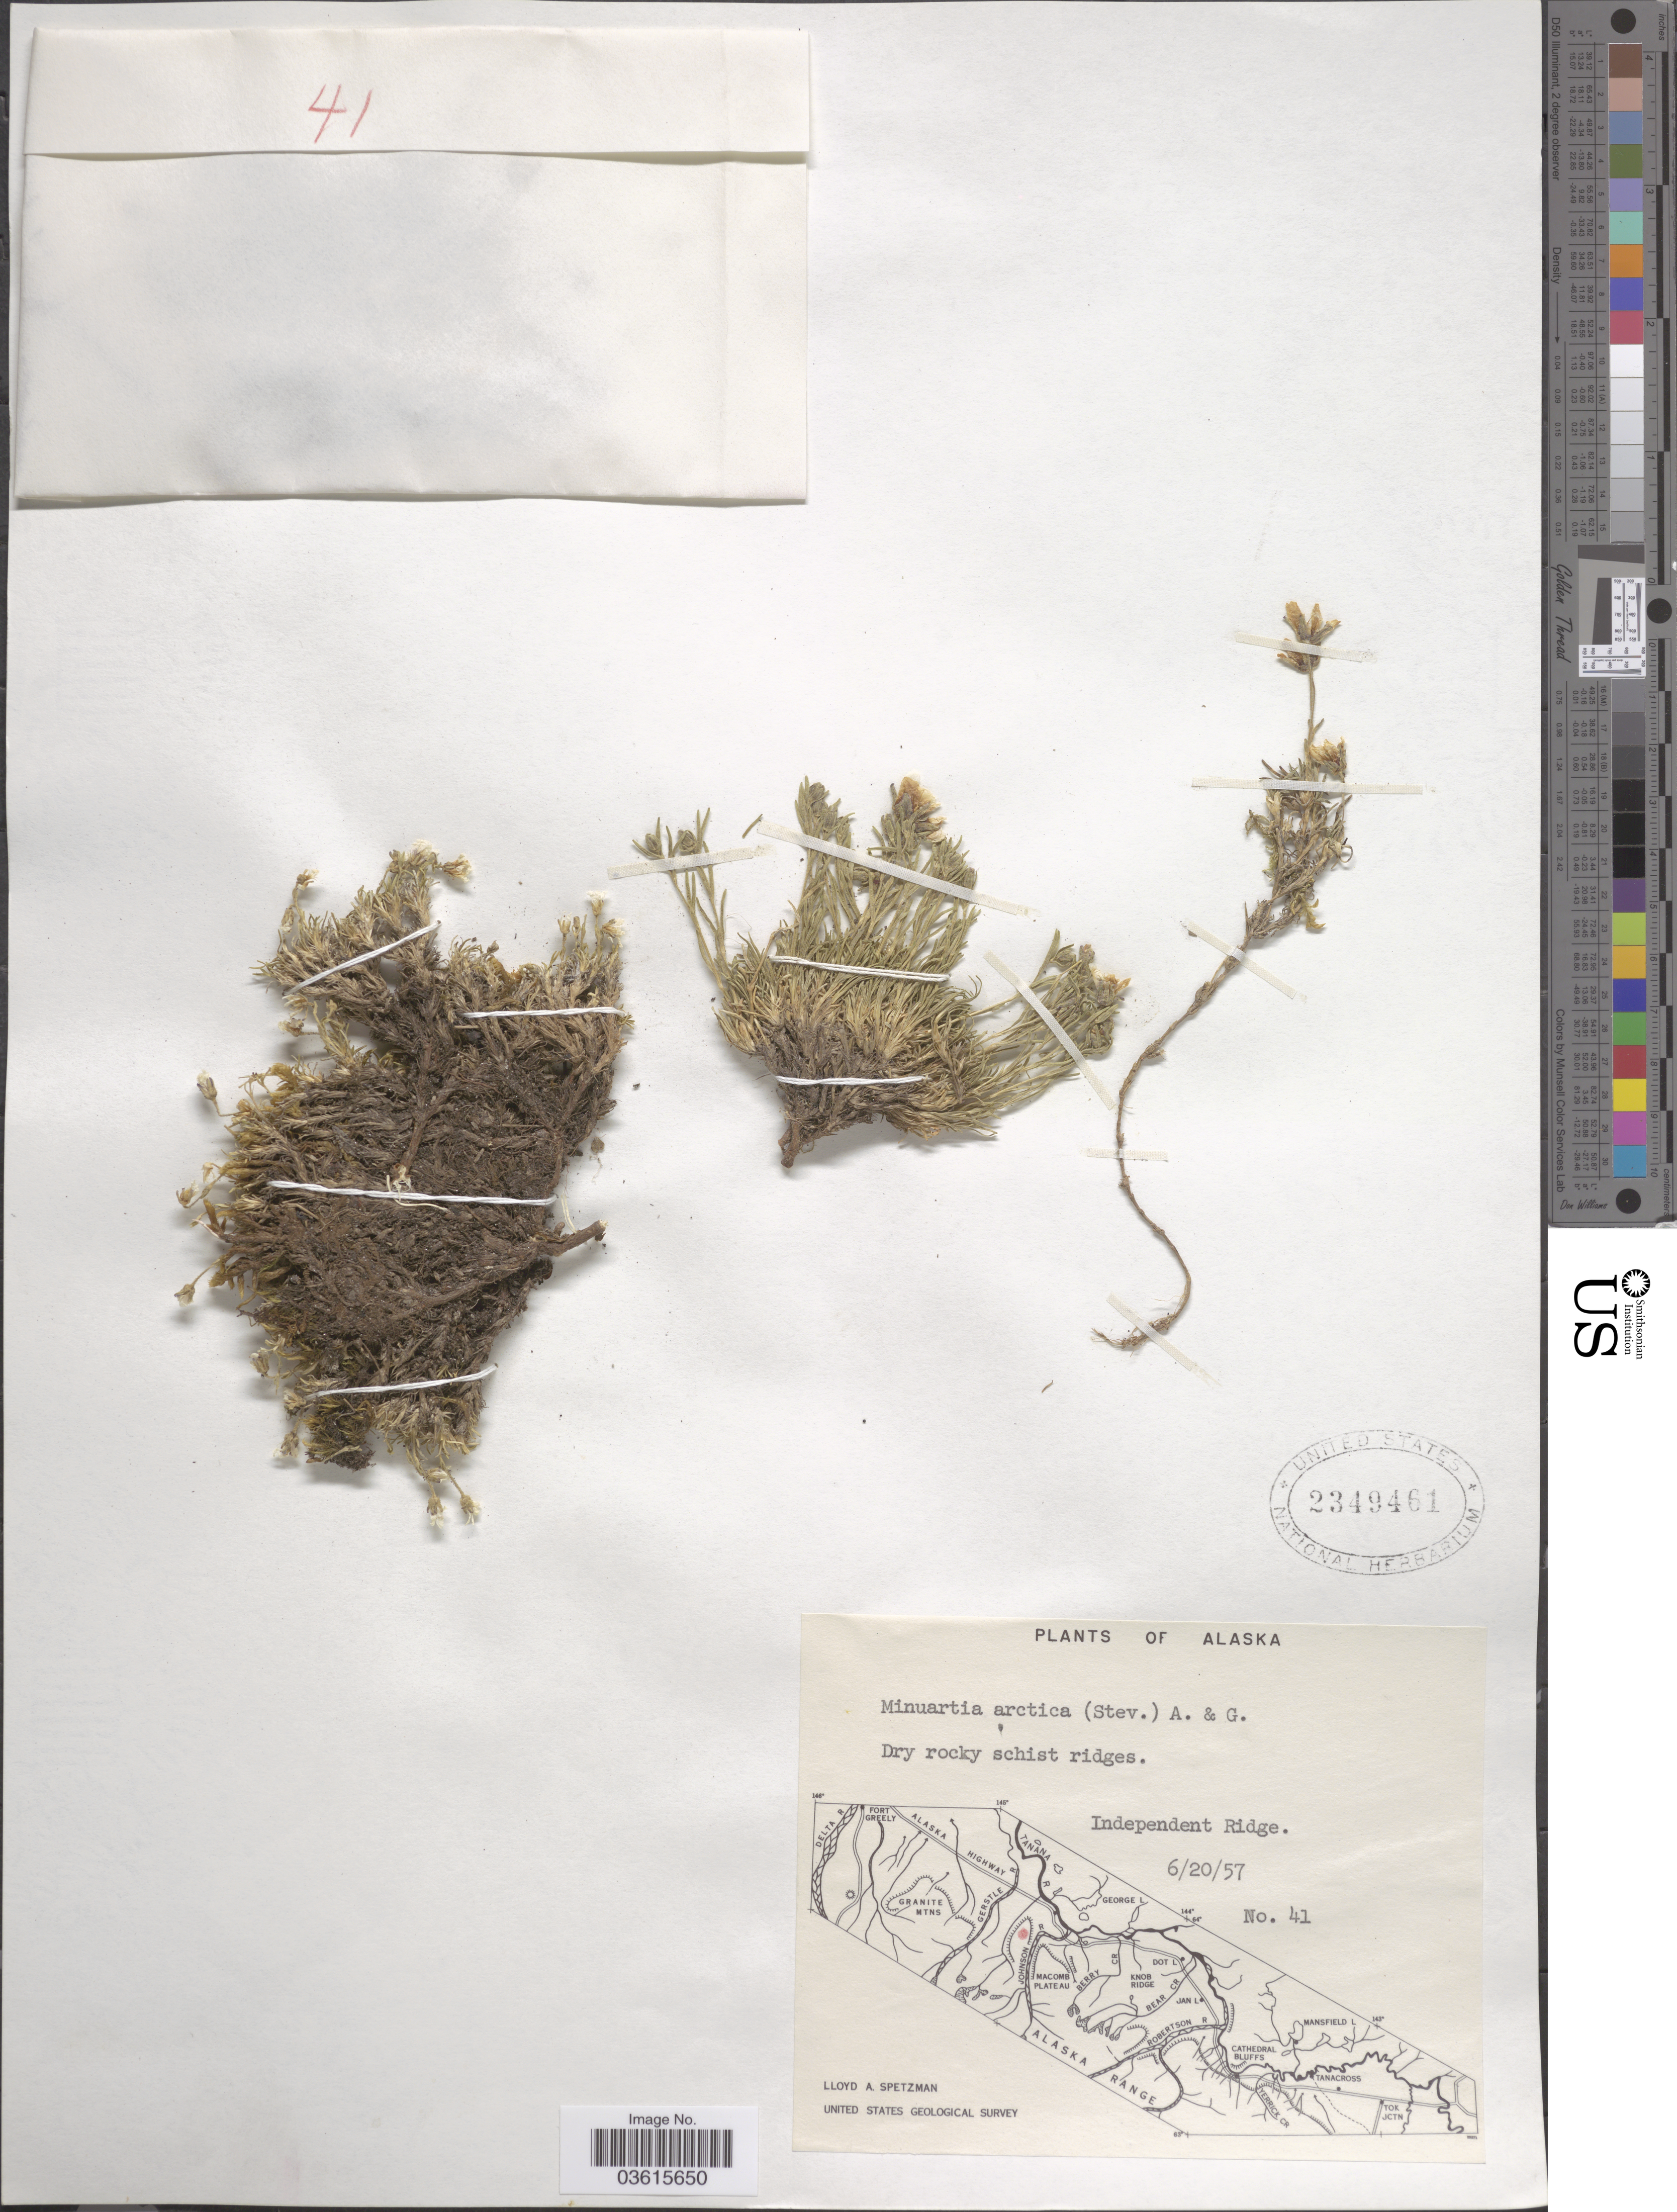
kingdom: Plantae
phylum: Tracheophyta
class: Magnoliopsida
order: Caryophyllales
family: Caryophyllaceae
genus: Cherleria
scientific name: Cherleria arctica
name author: (Steven ex Ser.) A.J. Moore & Dillenb.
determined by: Strong, M. T., (US), Smithsonian Institution - National Museum of Natural History (UNITED STATES)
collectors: L. Spetzman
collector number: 41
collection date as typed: Transcribed d/m/y: 20/6/57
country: United States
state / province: Alaska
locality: Independent Ridge.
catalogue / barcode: US 2349461